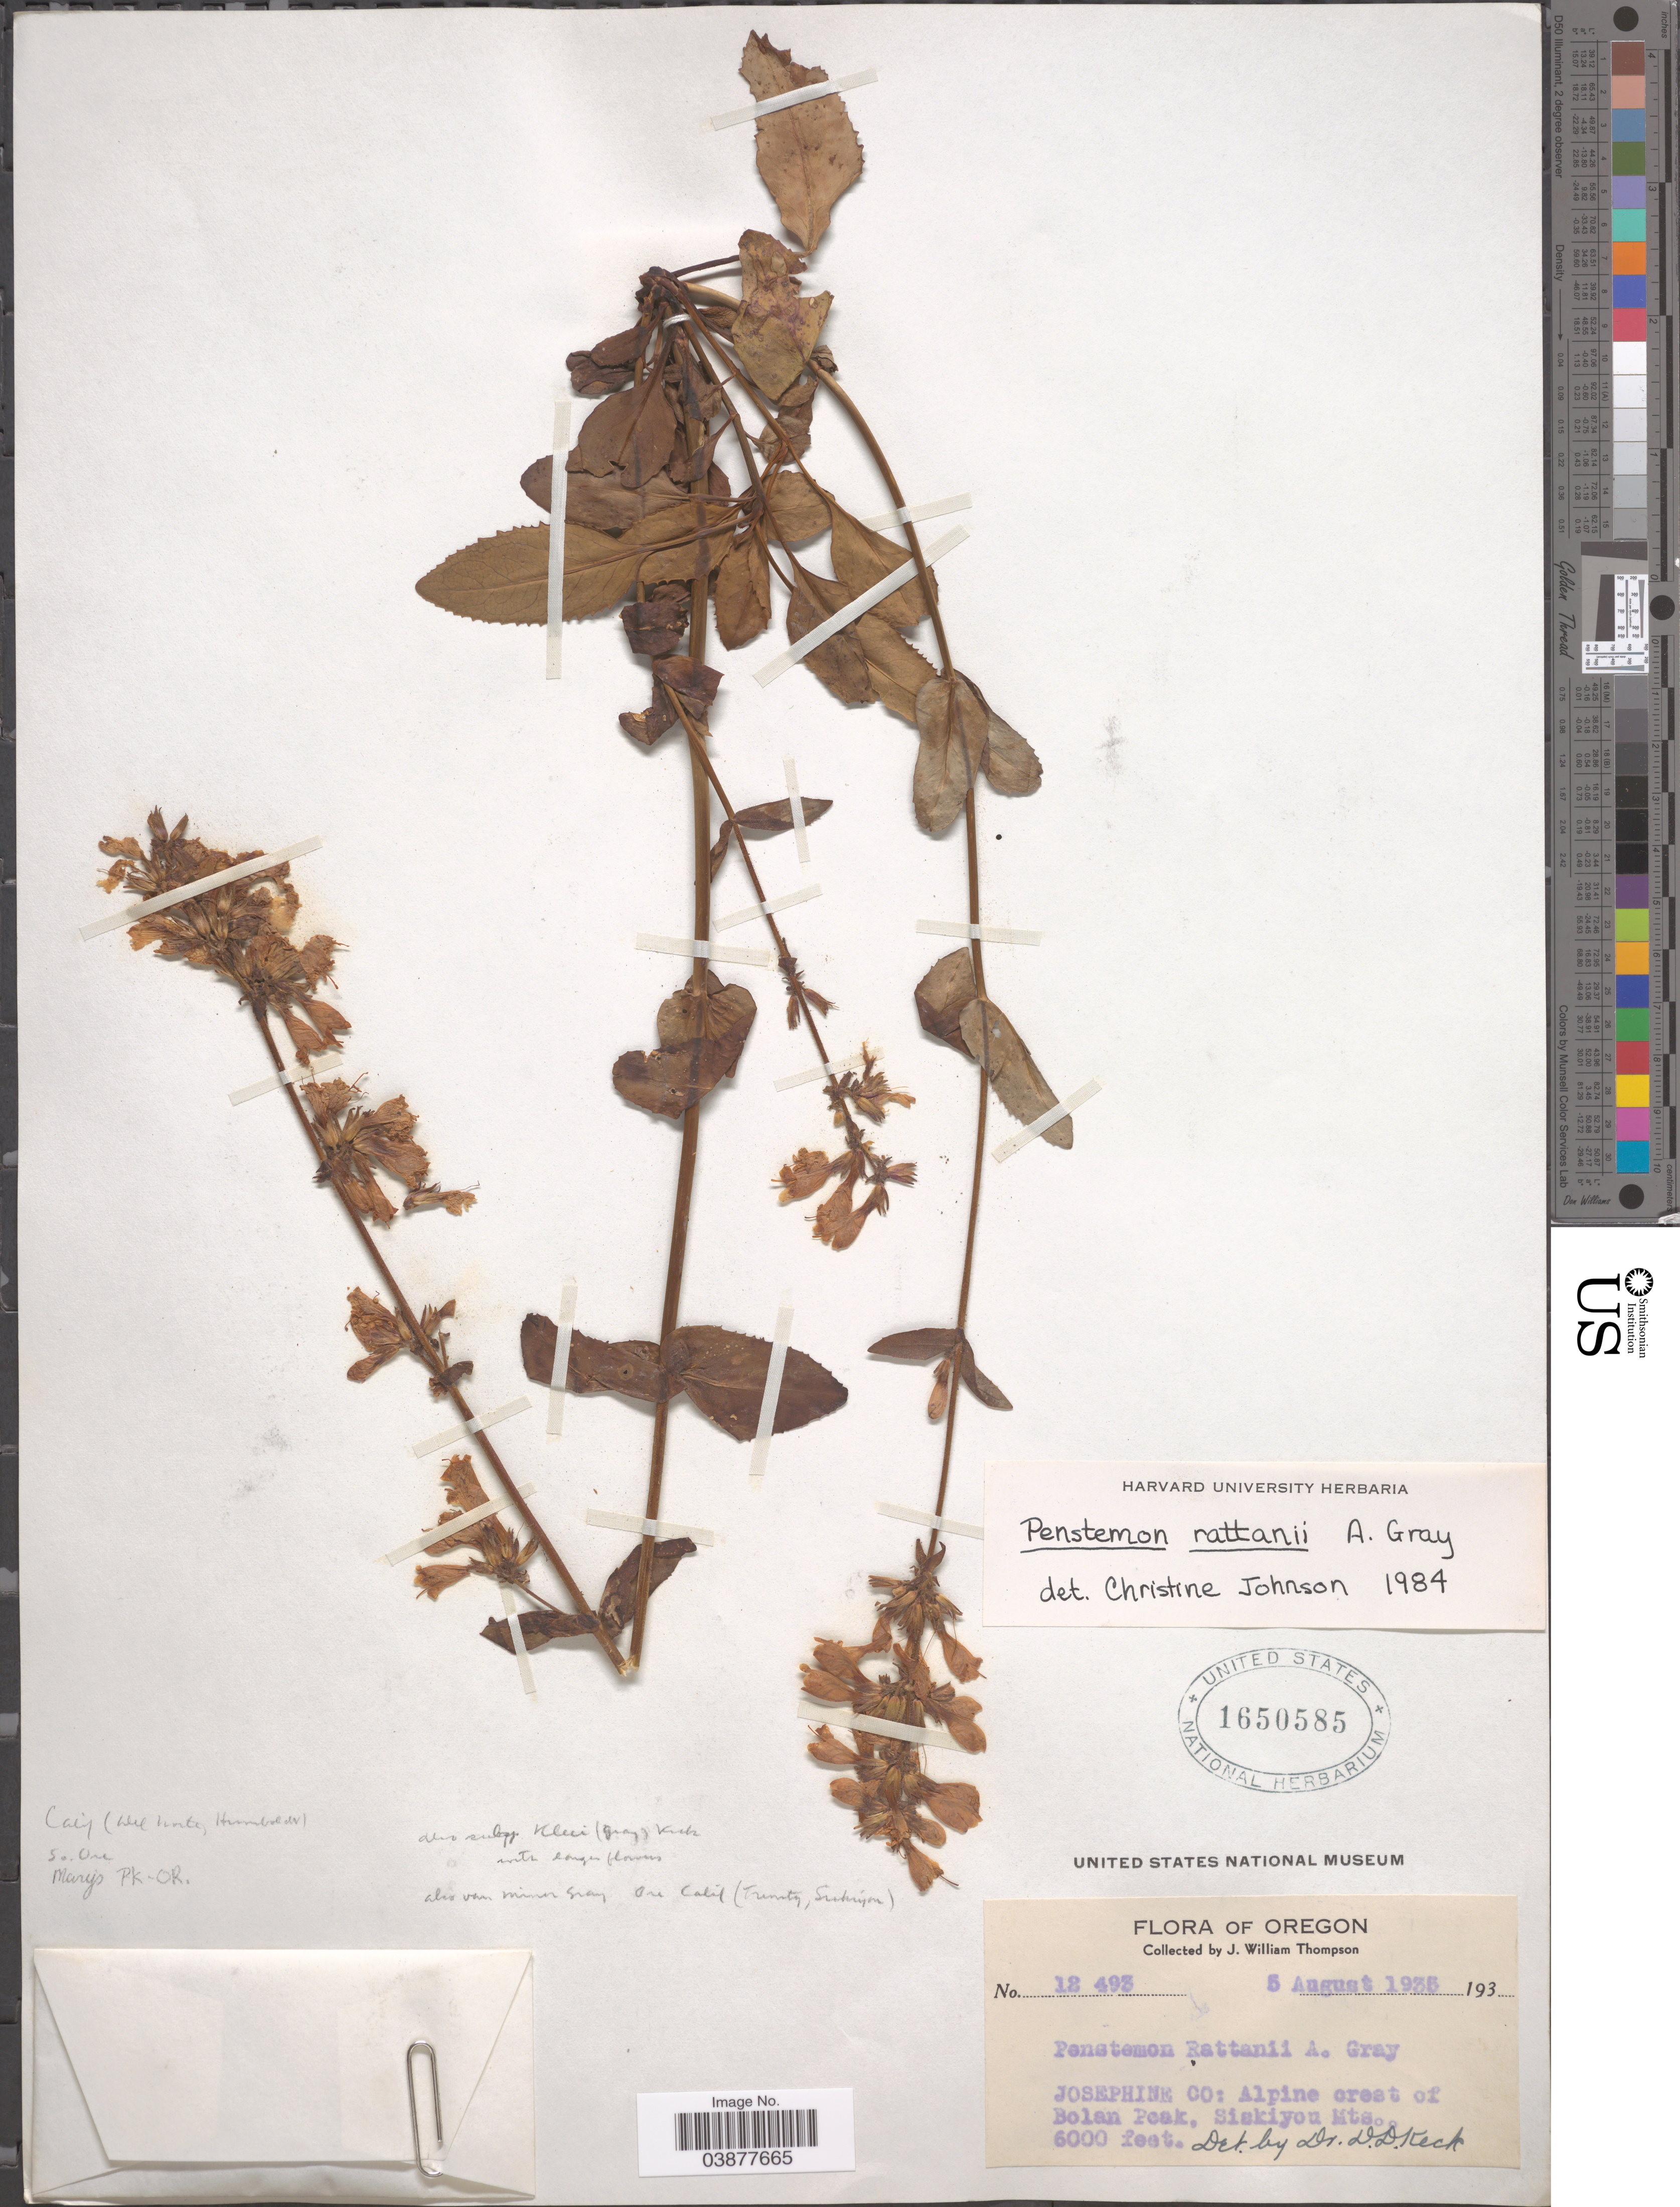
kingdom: Plantae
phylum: Tracheophyta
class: Magnoliopsida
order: Lamiales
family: Plantaginaceae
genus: Penstemon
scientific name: Penstemon rattani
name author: A. Gray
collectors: J. W. Thompson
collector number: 12493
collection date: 1935-08-05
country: United States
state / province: Oregon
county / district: Josephine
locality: Josephine Co: Alpine crest of Bolan Peak, Siskiyou Mts.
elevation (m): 1829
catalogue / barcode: US 1650585